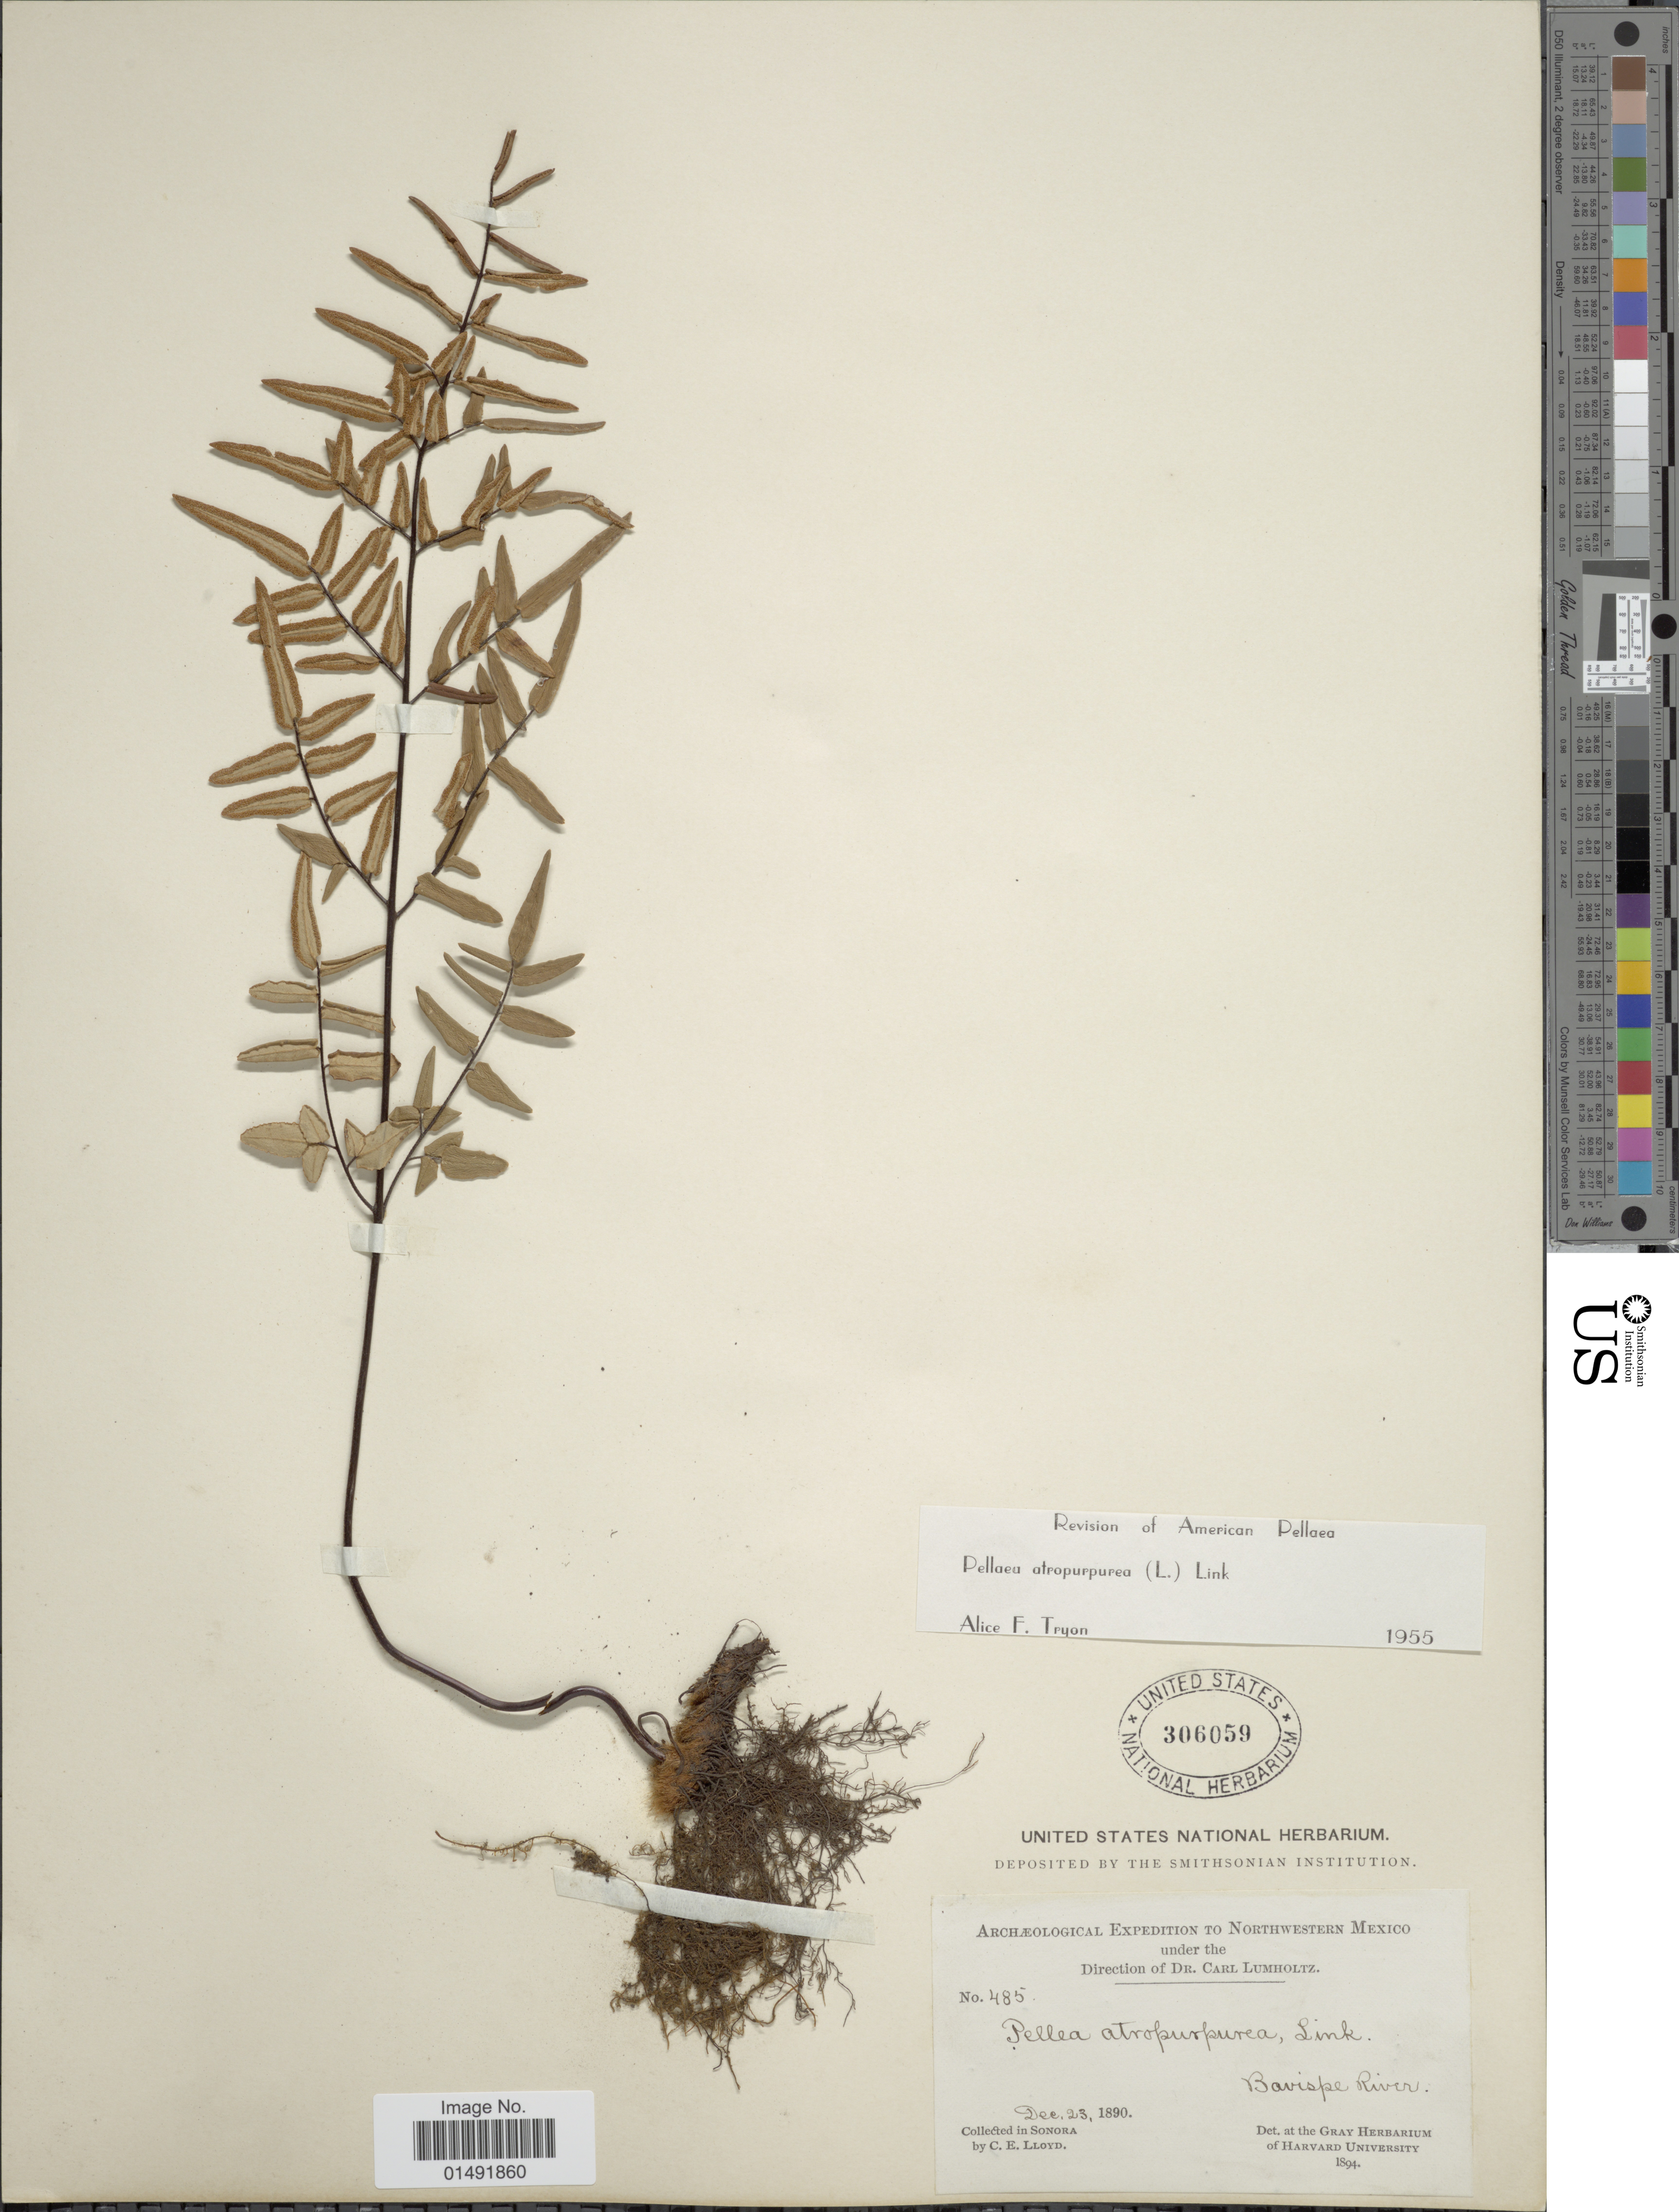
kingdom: Plantae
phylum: Tracheophyta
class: Polypodiopsida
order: Polypodiales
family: Pteridaceae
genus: Pellaea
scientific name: Pellaea atropurpurea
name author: (L.) Link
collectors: Lloyd, C. E.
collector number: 485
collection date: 1890-12-23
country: Mexico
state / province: Sonora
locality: Bavispe River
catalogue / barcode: US 306059